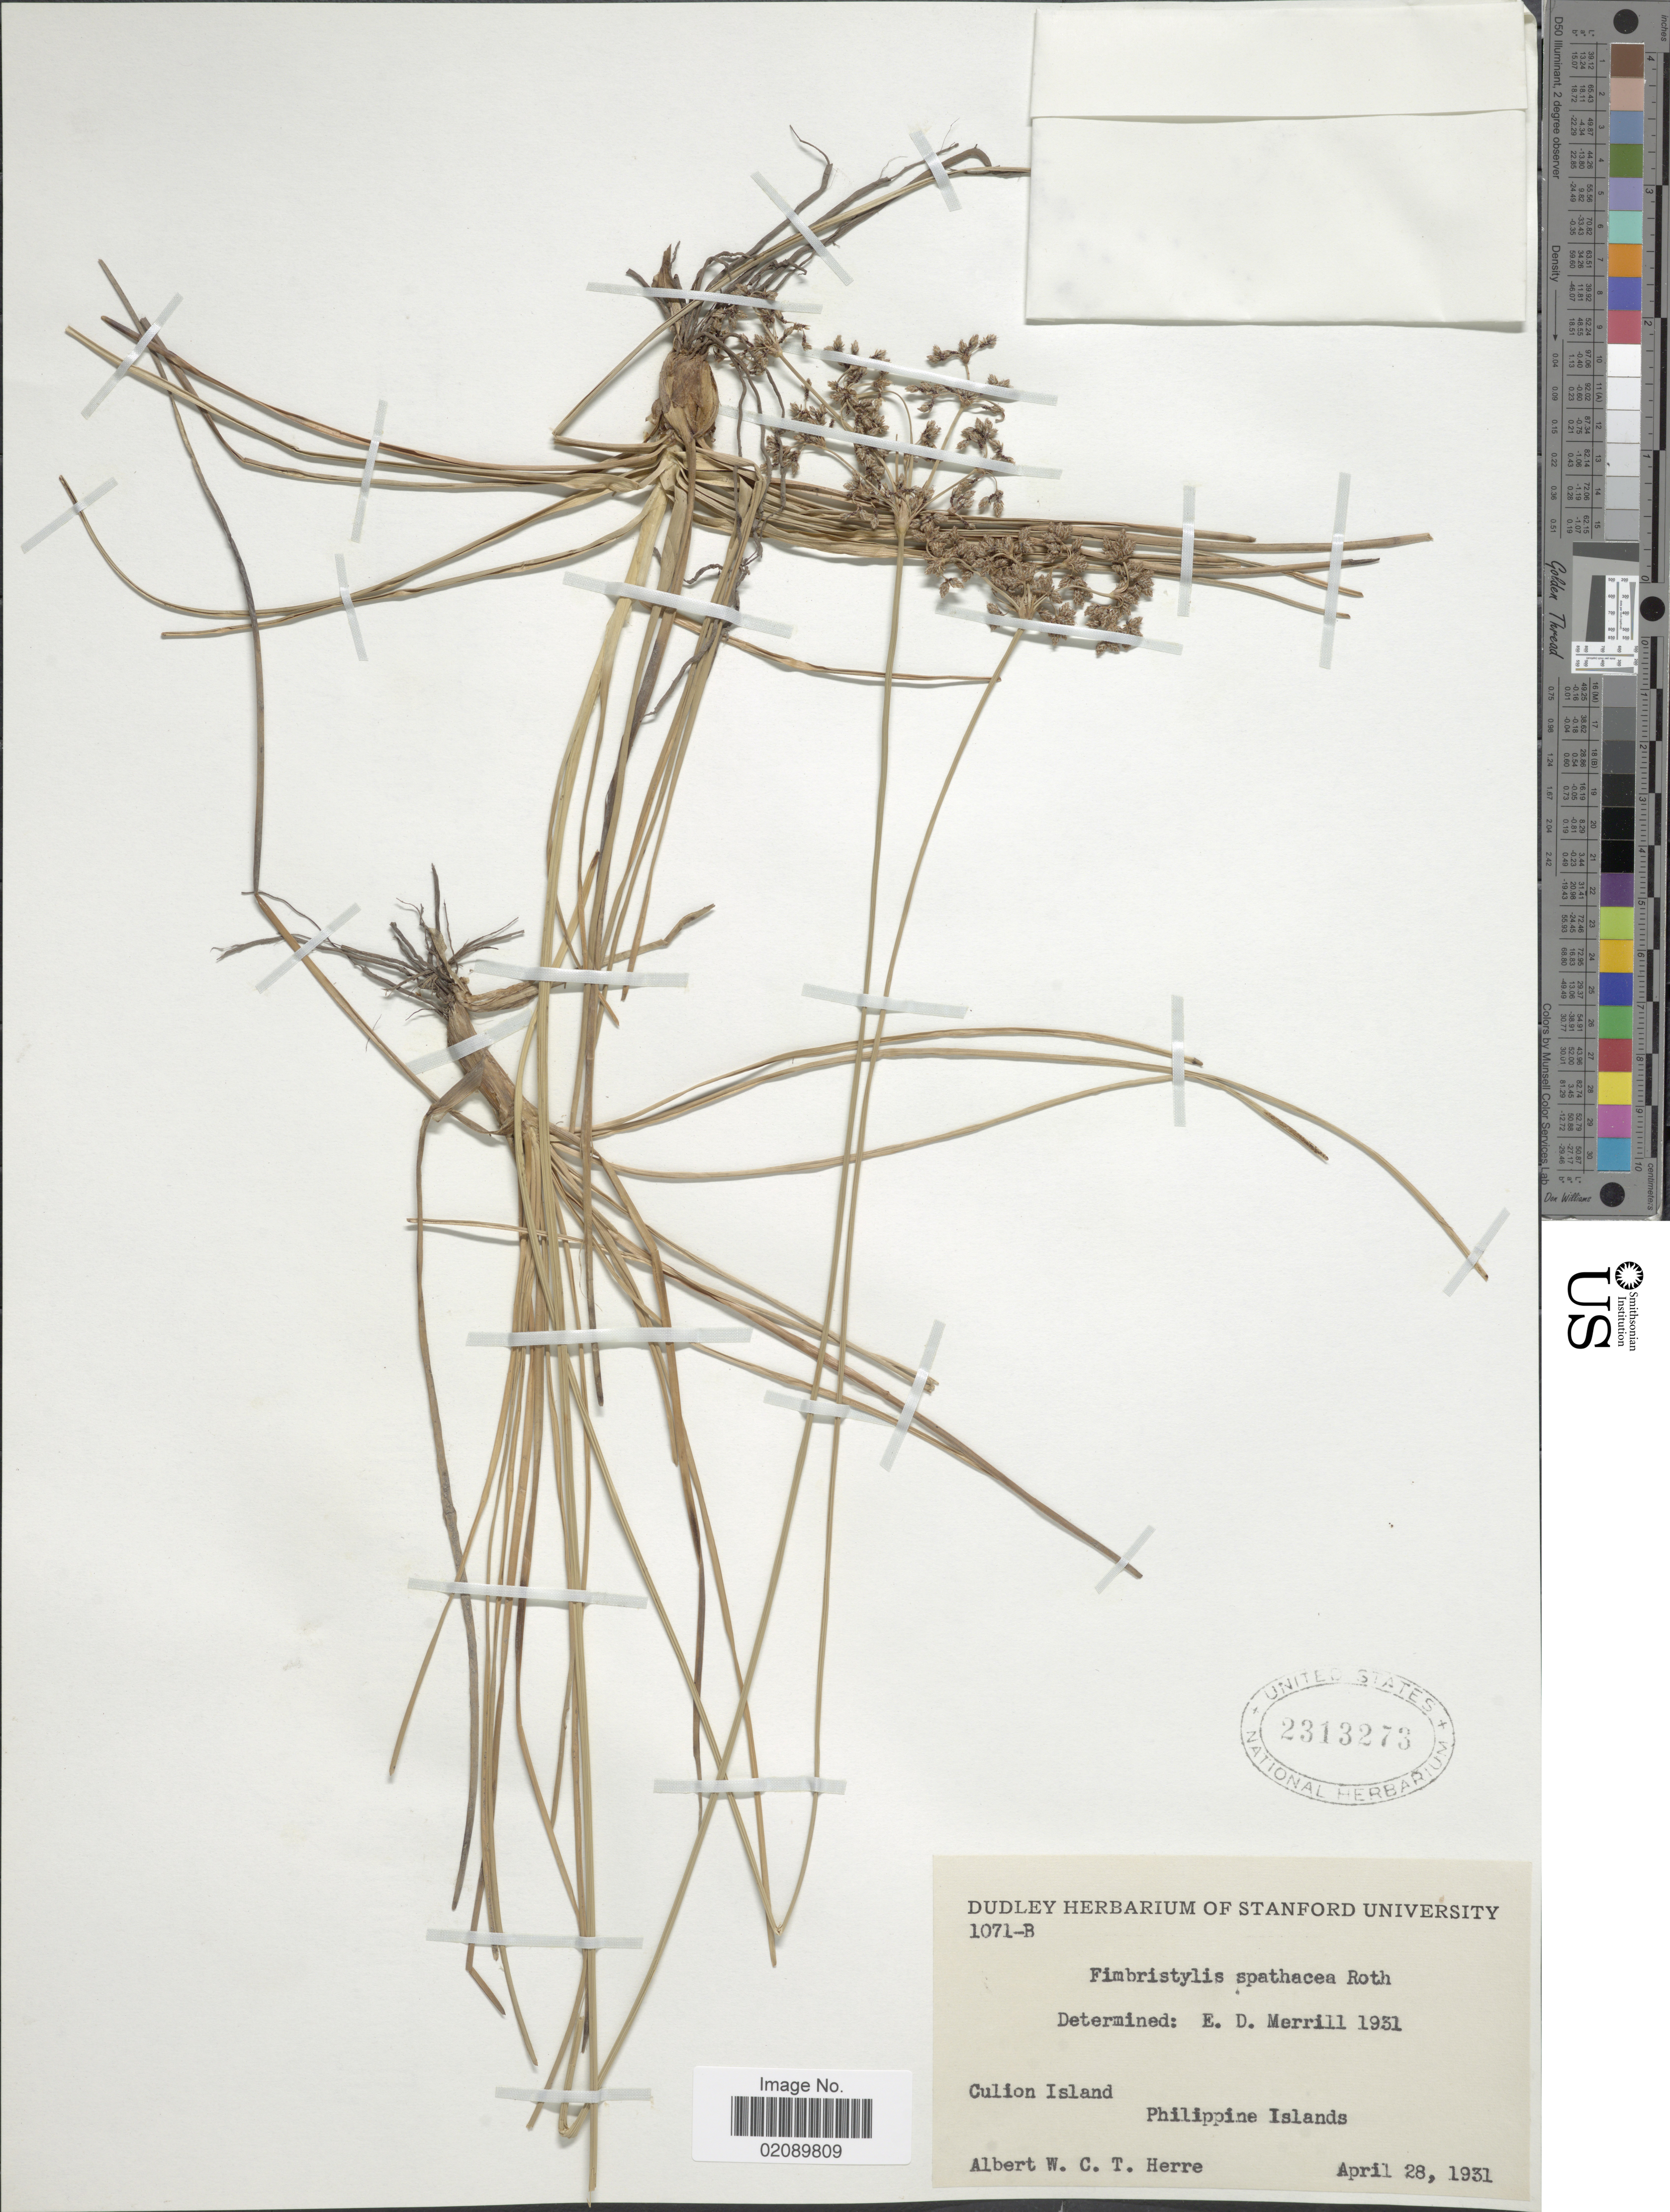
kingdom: Plantae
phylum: Tracheophyta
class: Liliopsida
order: Poales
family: Cyperaceae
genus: Fimbristylis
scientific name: Fimbristylis cymosa subsp. spathacea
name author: (Roth) T. Koyama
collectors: A. W. Herre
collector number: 1071-B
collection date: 1931-04-28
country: Philippines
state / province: Mimaropa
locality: Culion Island, Philippine Islands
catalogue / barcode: US 2313273